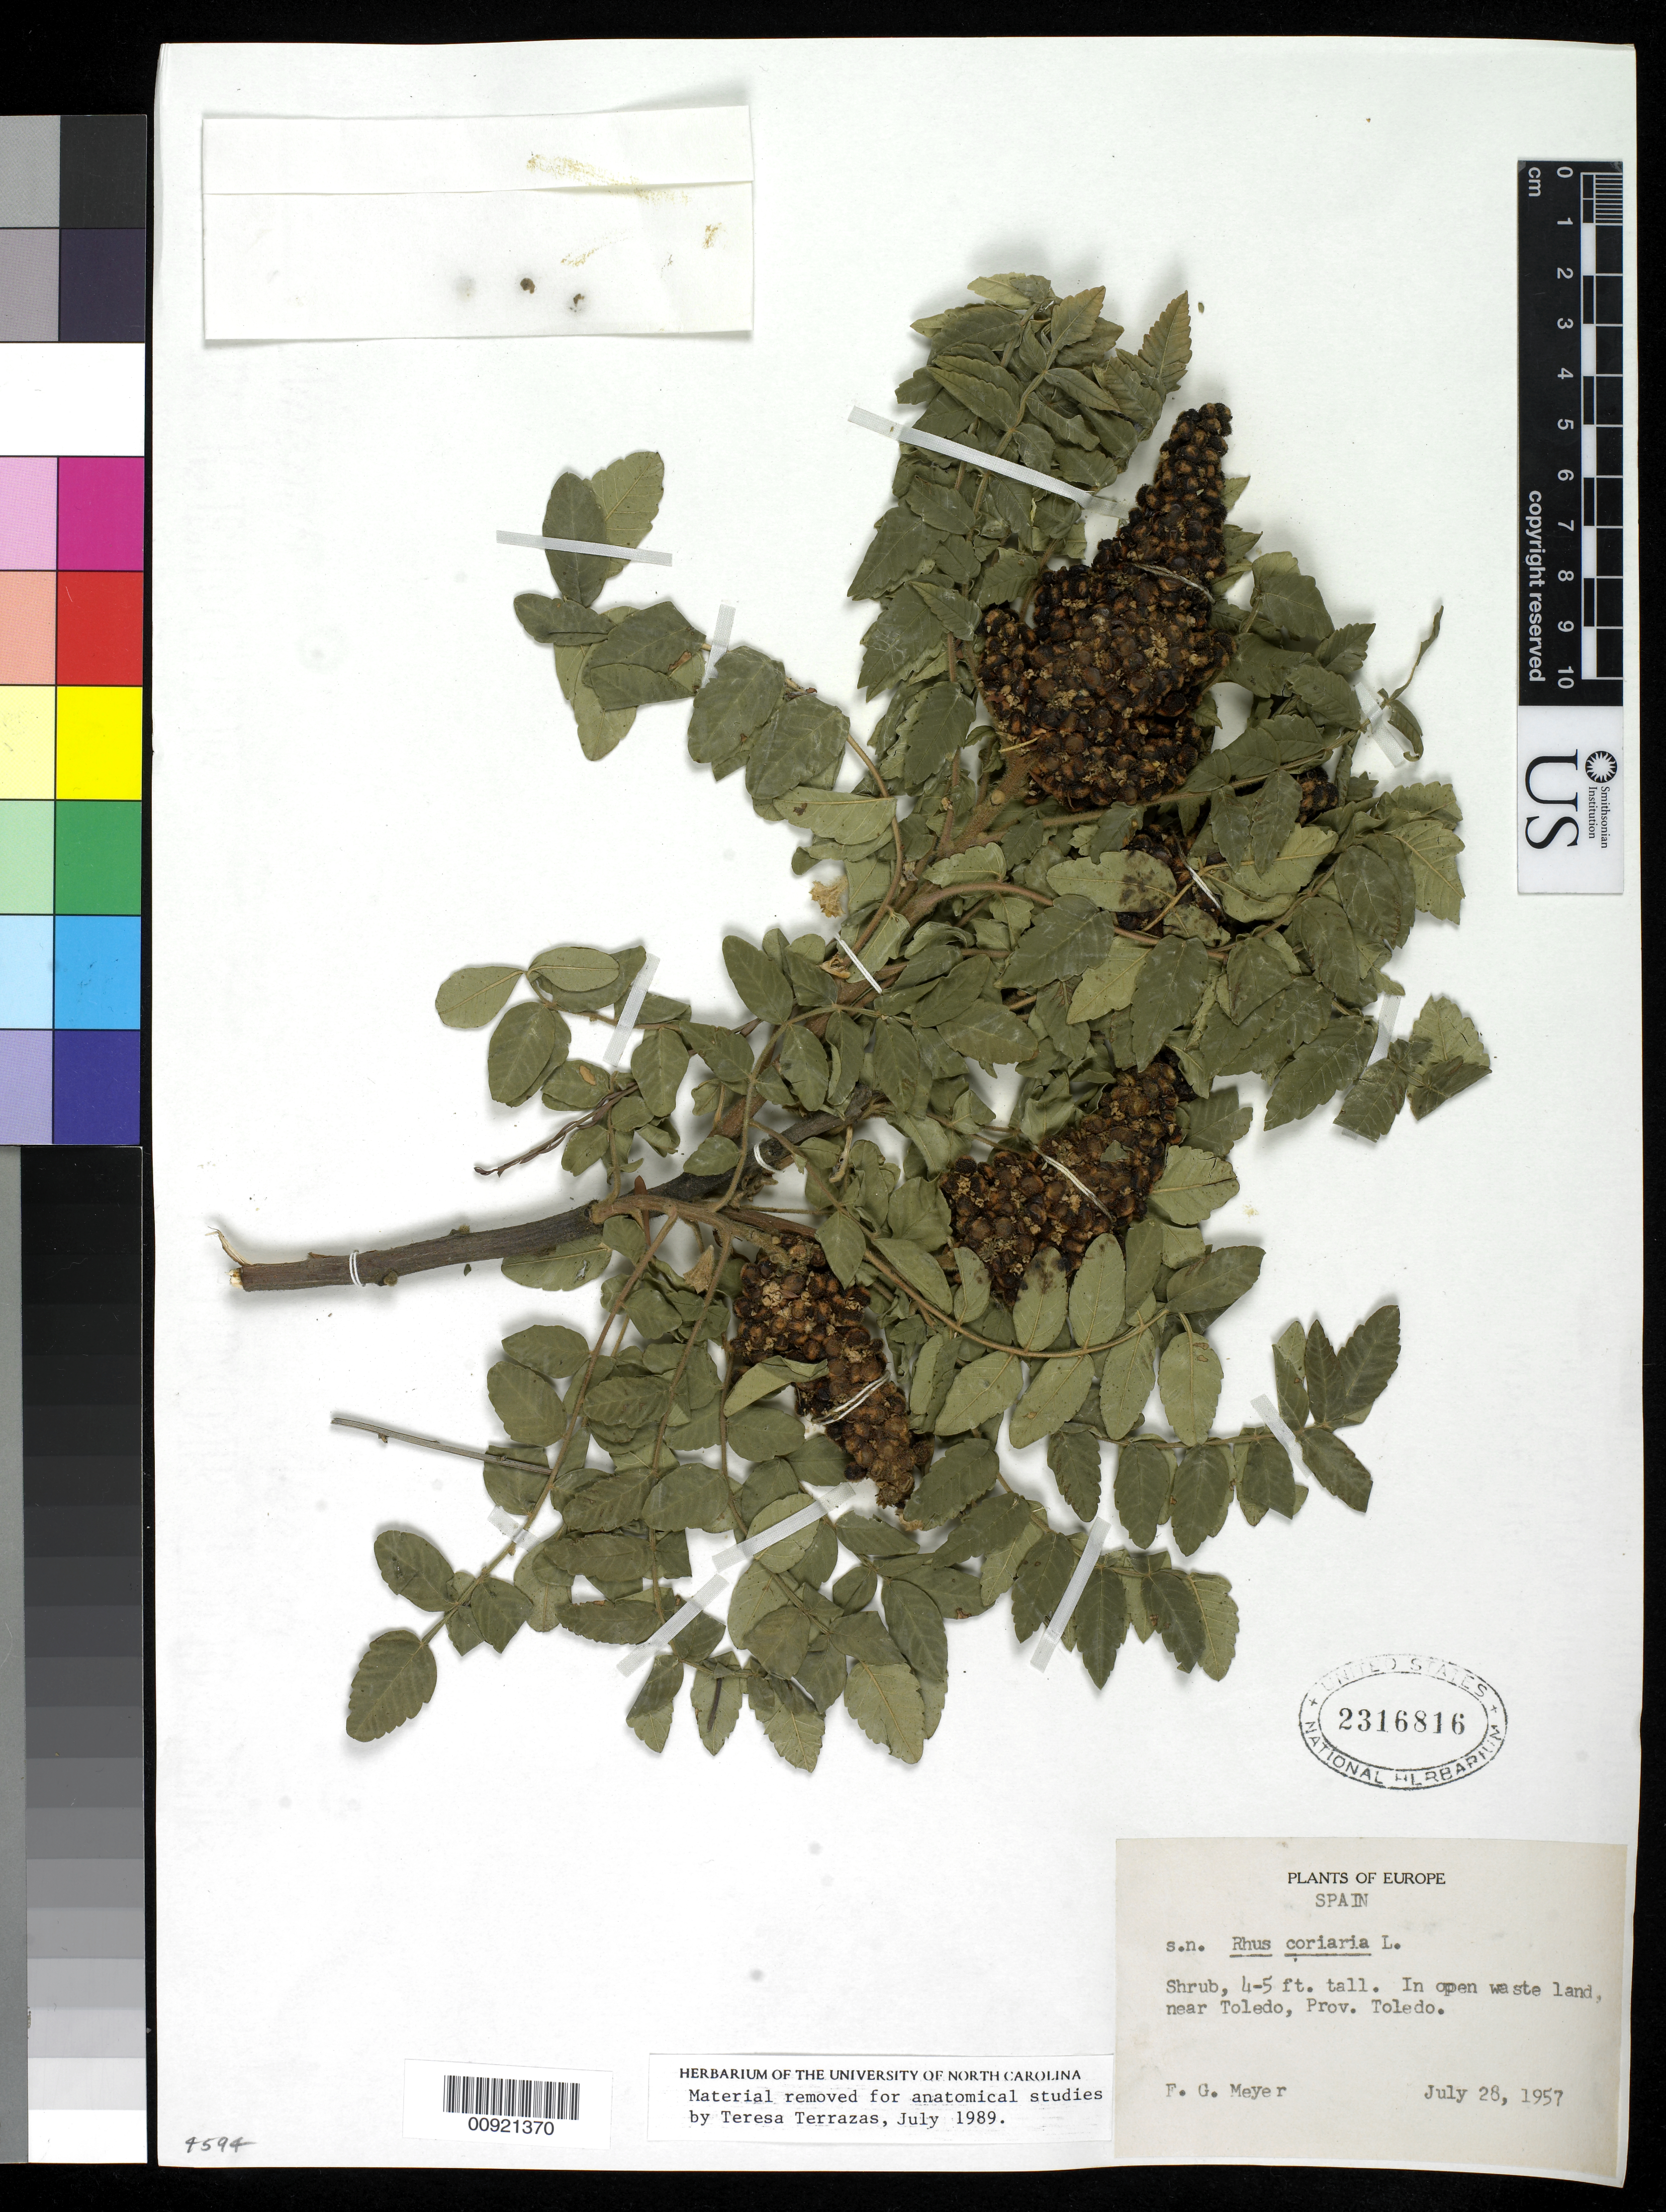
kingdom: Plantae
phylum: Tracheophyta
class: Magnoliopsida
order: Sapindales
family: Anacardiaceae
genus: Rhus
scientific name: Rhus coriaria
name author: L.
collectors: F. G. Meyer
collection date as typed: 28 Jul 1957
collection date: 1957-07-28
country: Spain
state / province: Castilla-La Mancha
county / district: Toledo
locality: Toledo.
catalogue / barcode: US 2316816